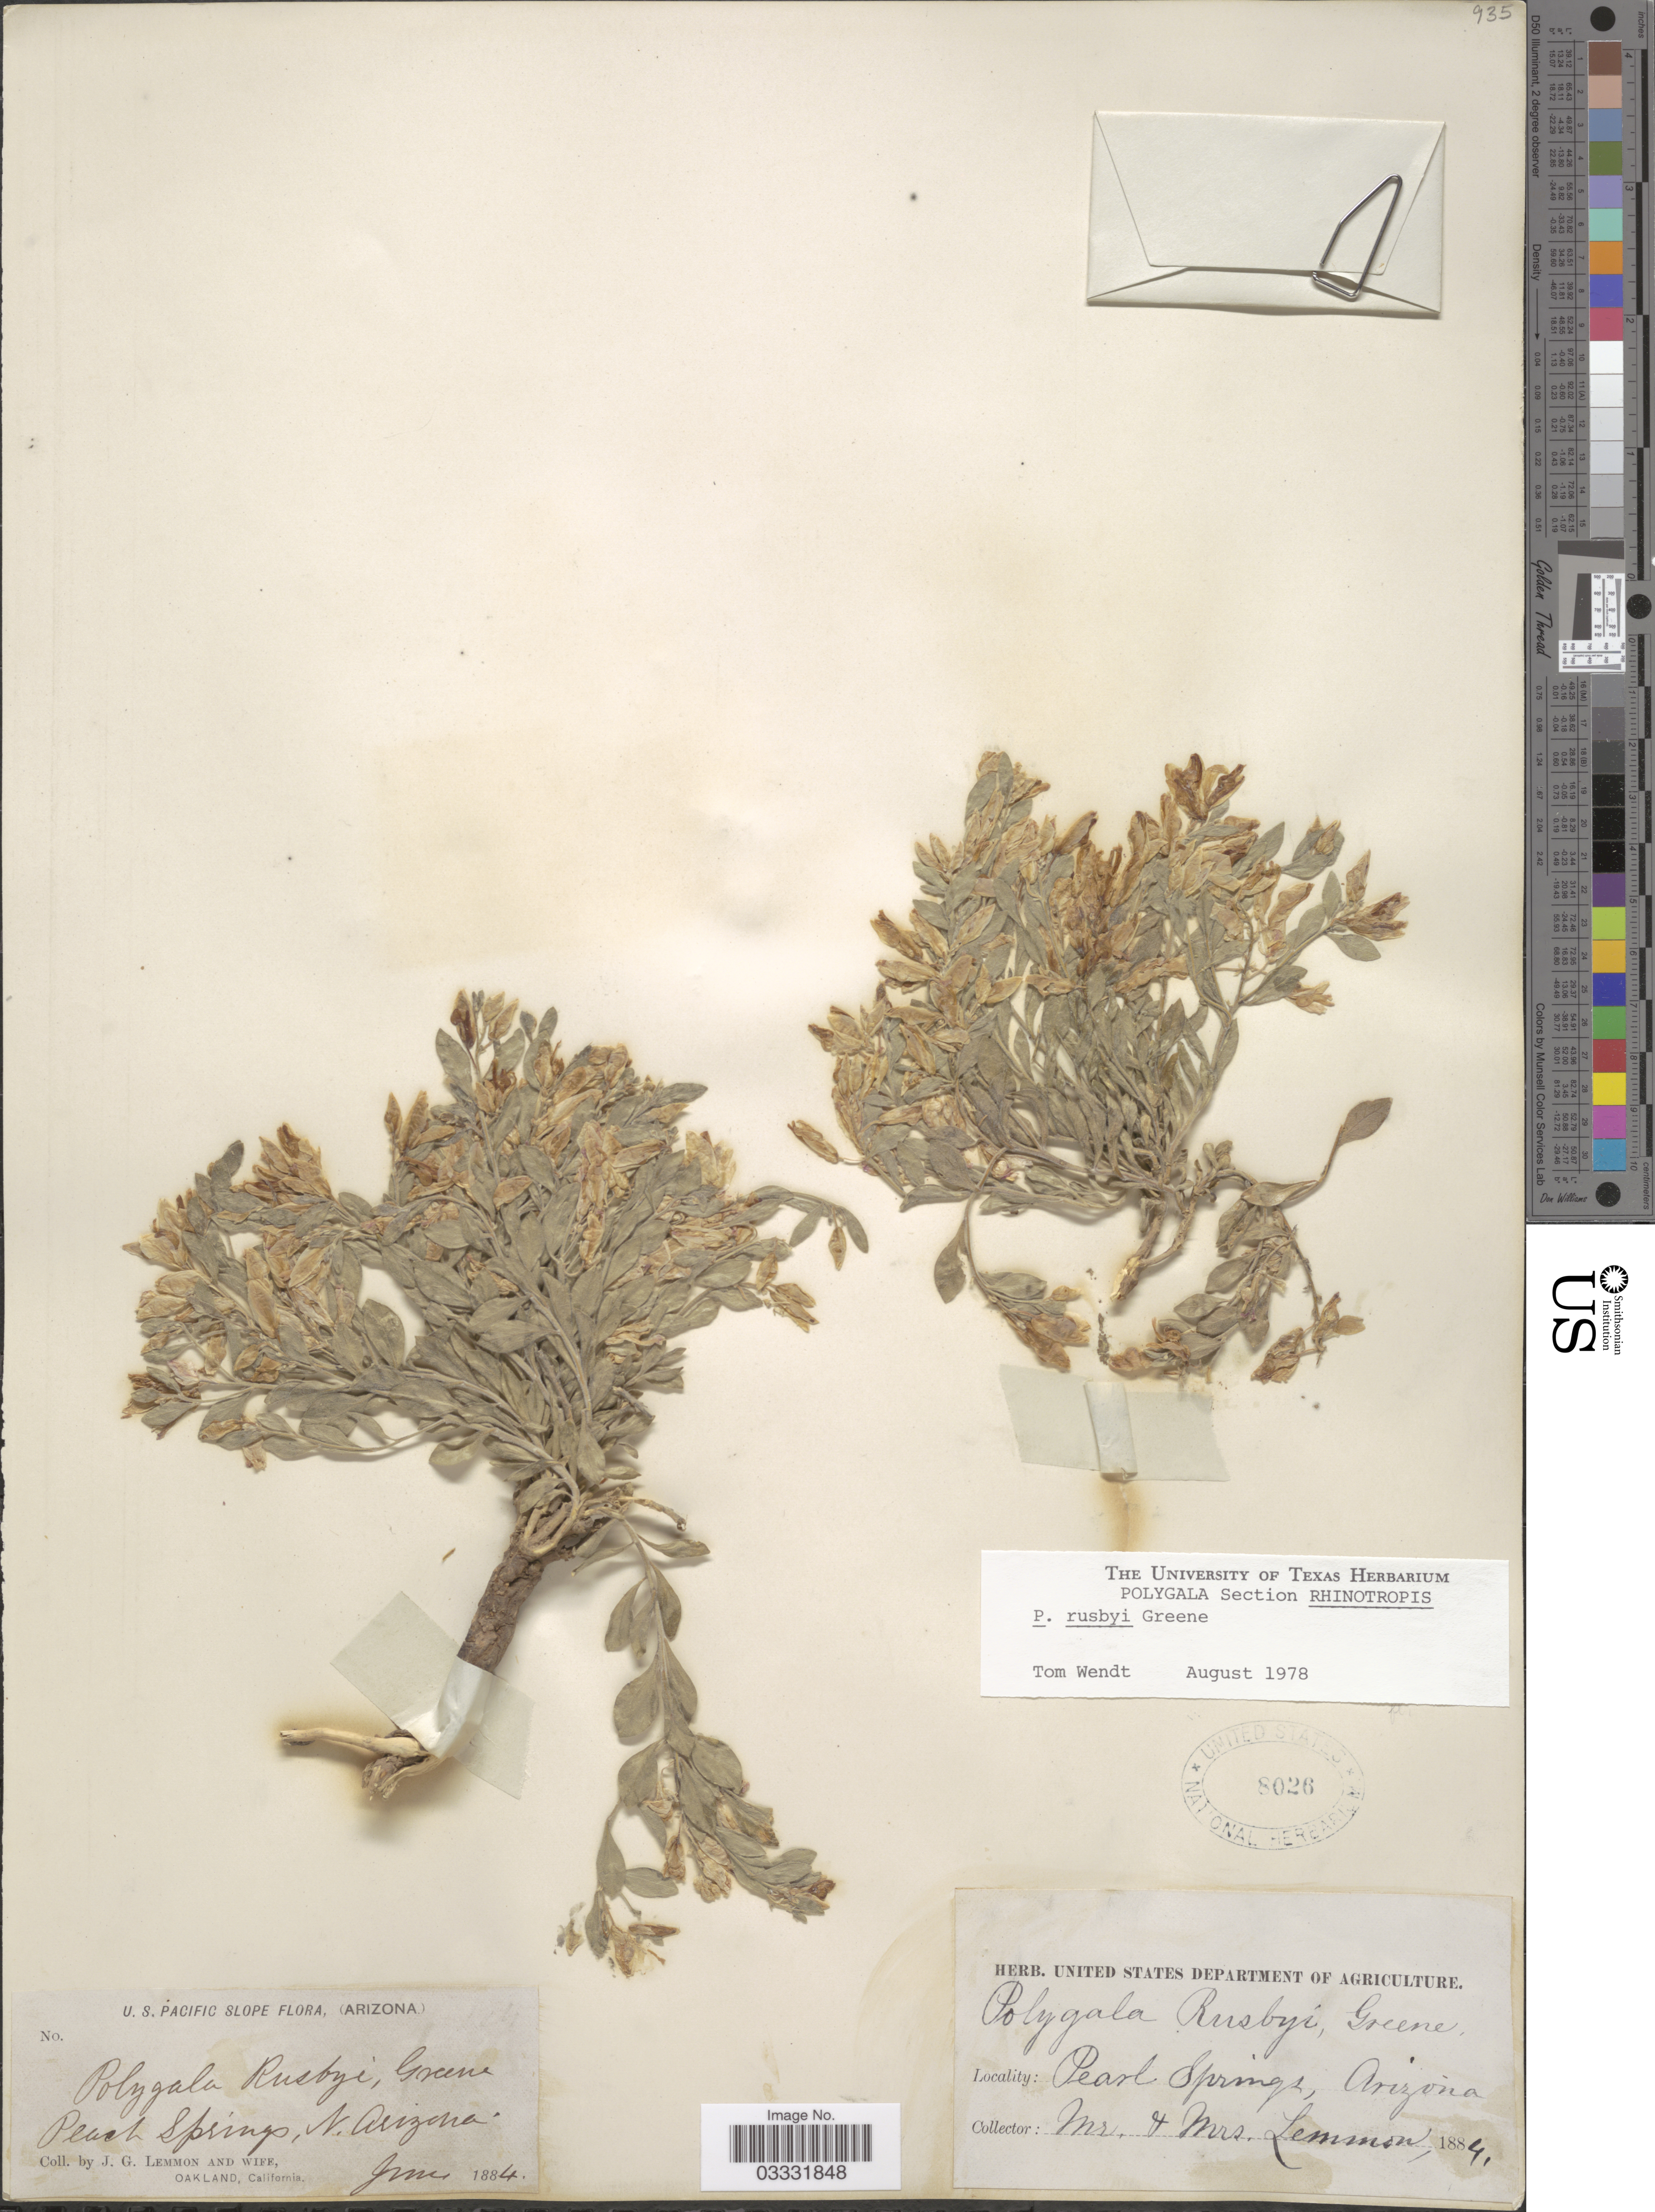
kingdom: Plantae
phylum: Tracheophyta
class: Magnoliopsida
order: Fabales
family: Polygalaceae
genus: Rhinotropis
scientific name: Rhinotropis rusbyi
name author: (Greene) J.R. Abbott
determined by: Strong, Mark T., (BOT), Smithsonian Institution - National Museum of Natural History (UNITED STATES)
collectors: J. Lemmon & Mrs. J. G. Lemmon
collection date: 1884-06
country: United States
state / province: Arizona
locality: U. S. Pacific Slope. Pearl Springs, N. Arizona.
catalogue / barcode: US 8026